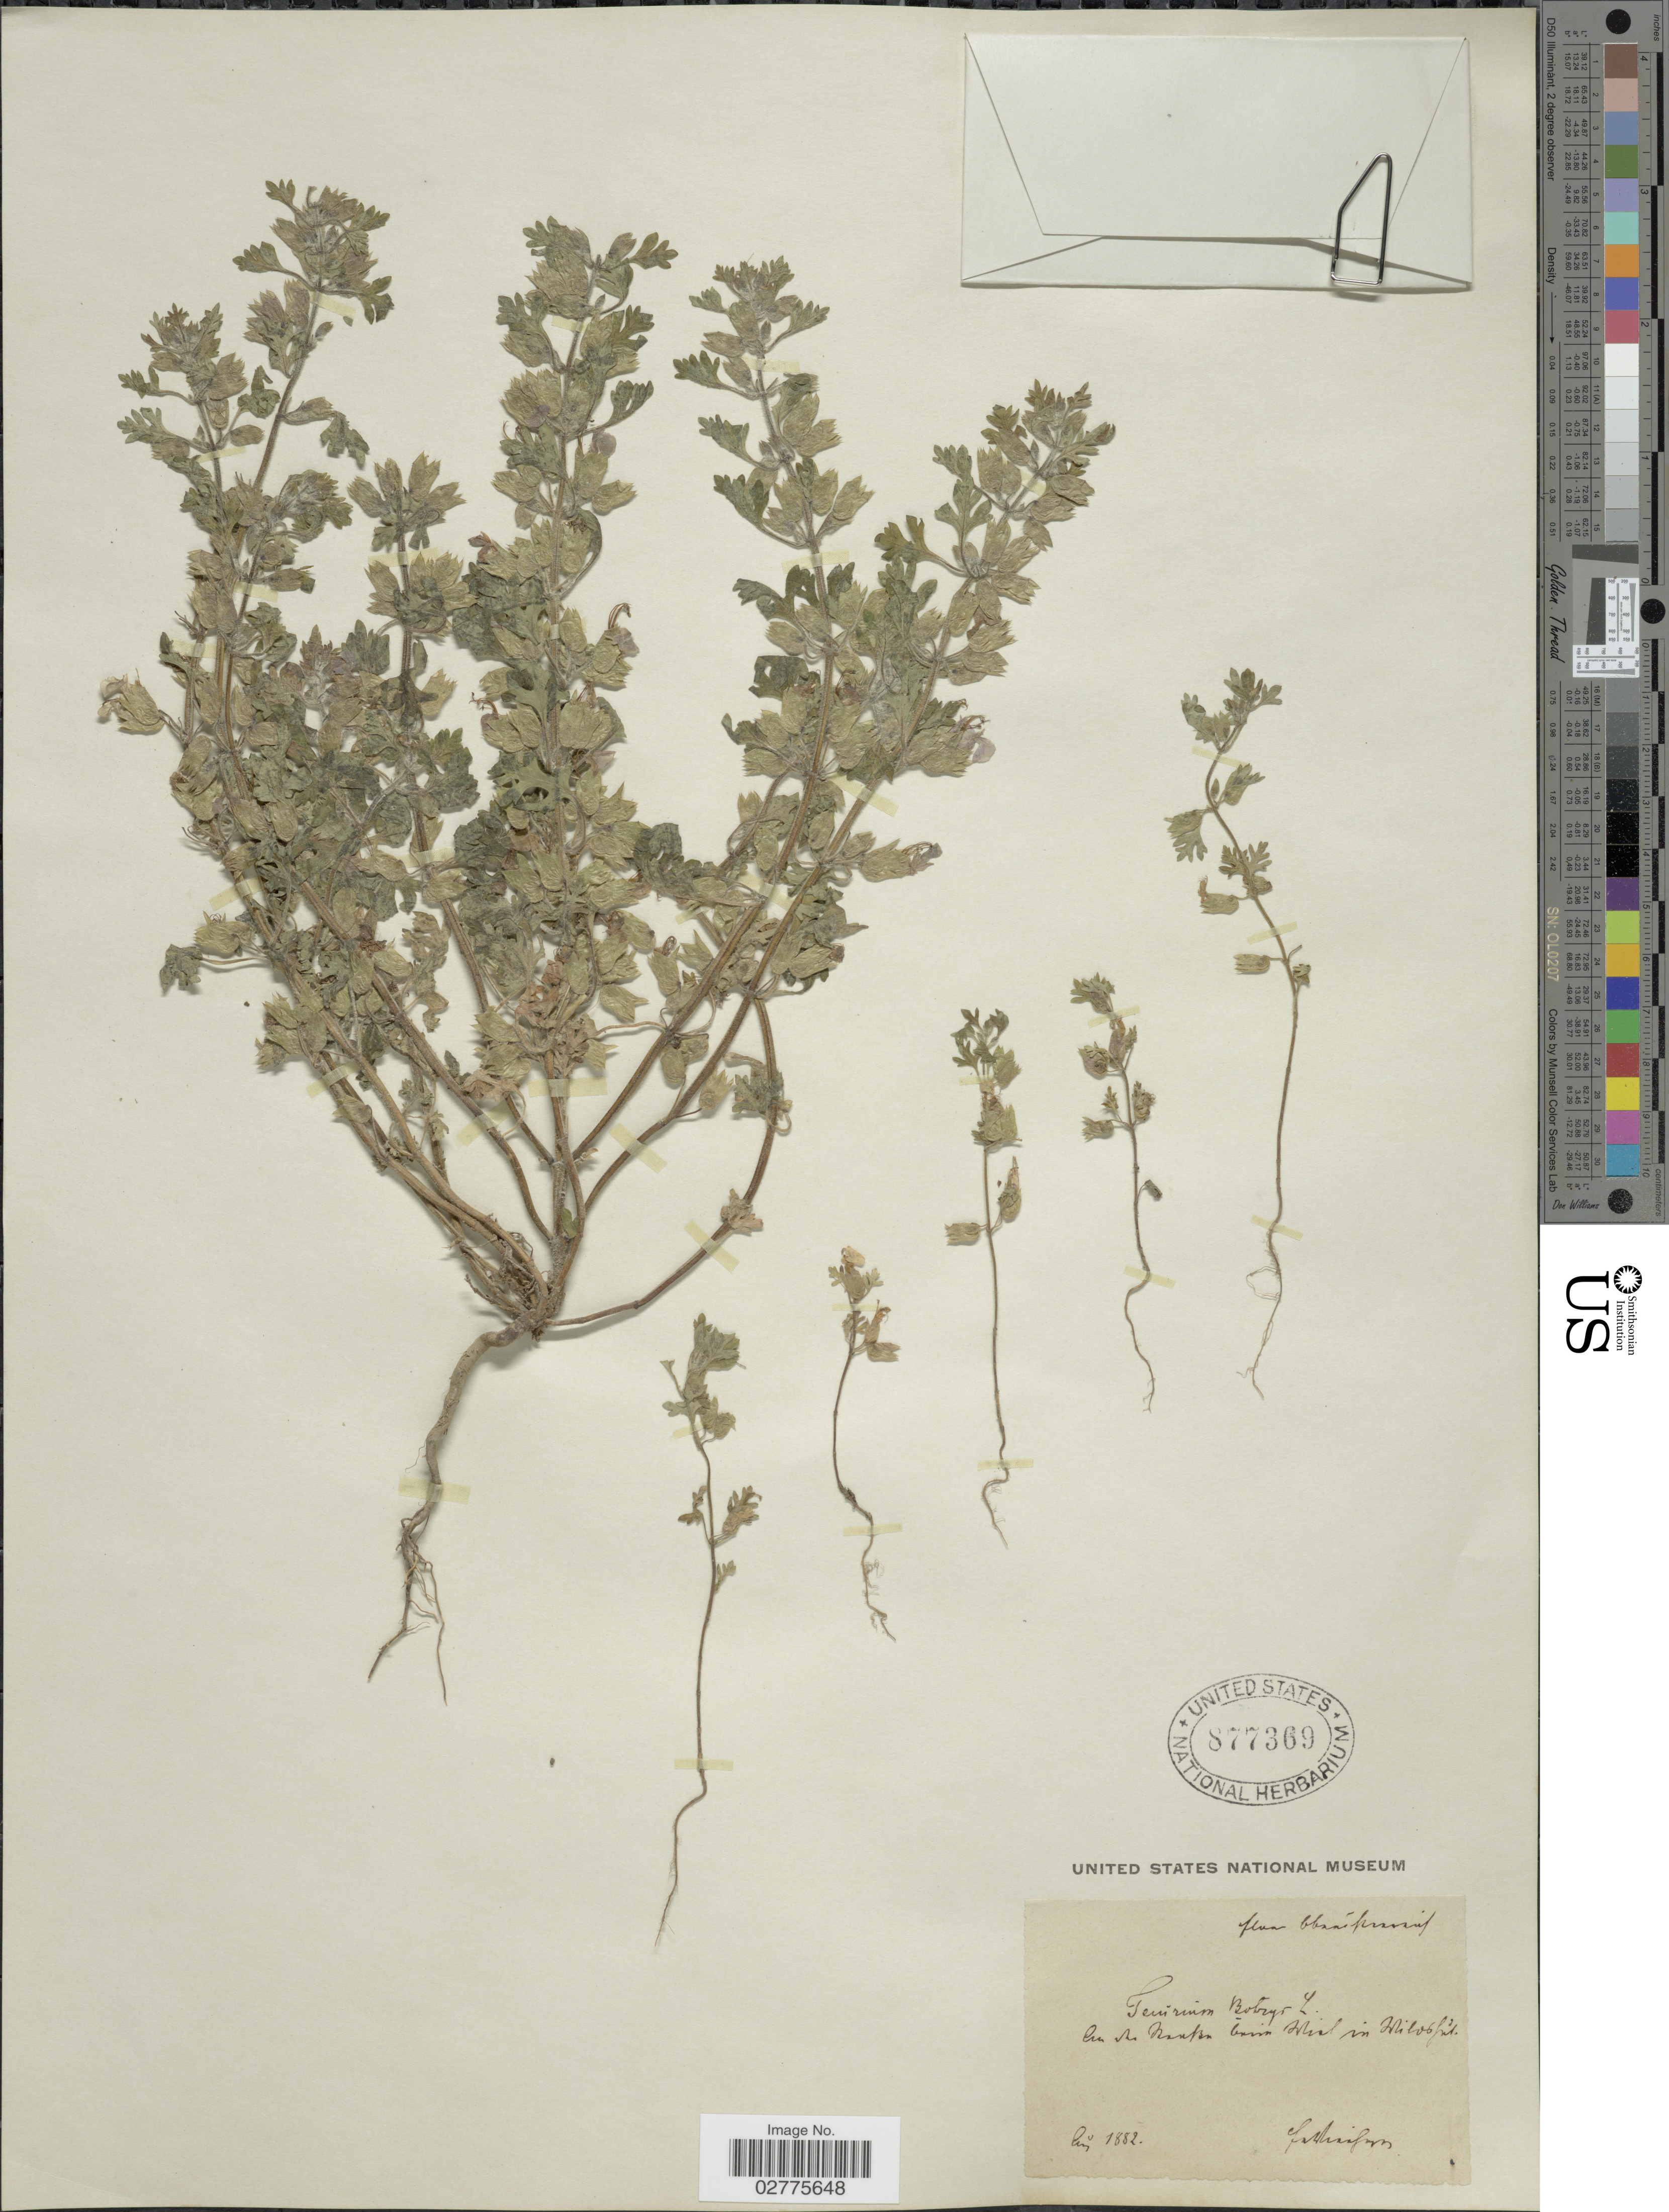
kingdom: Plantae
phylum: Tracheophyta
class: Magnoliopsida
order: Lamiales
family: Lamiaceae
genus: Teucrium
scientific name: Teucrium botrys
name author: L.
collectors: F. Vierhapper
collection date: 1882-08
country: Austria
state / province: Oberosterreich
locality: Flora Oberösterreich, an der Straße beim Wirt in Wildshut.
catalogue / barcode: US 877369